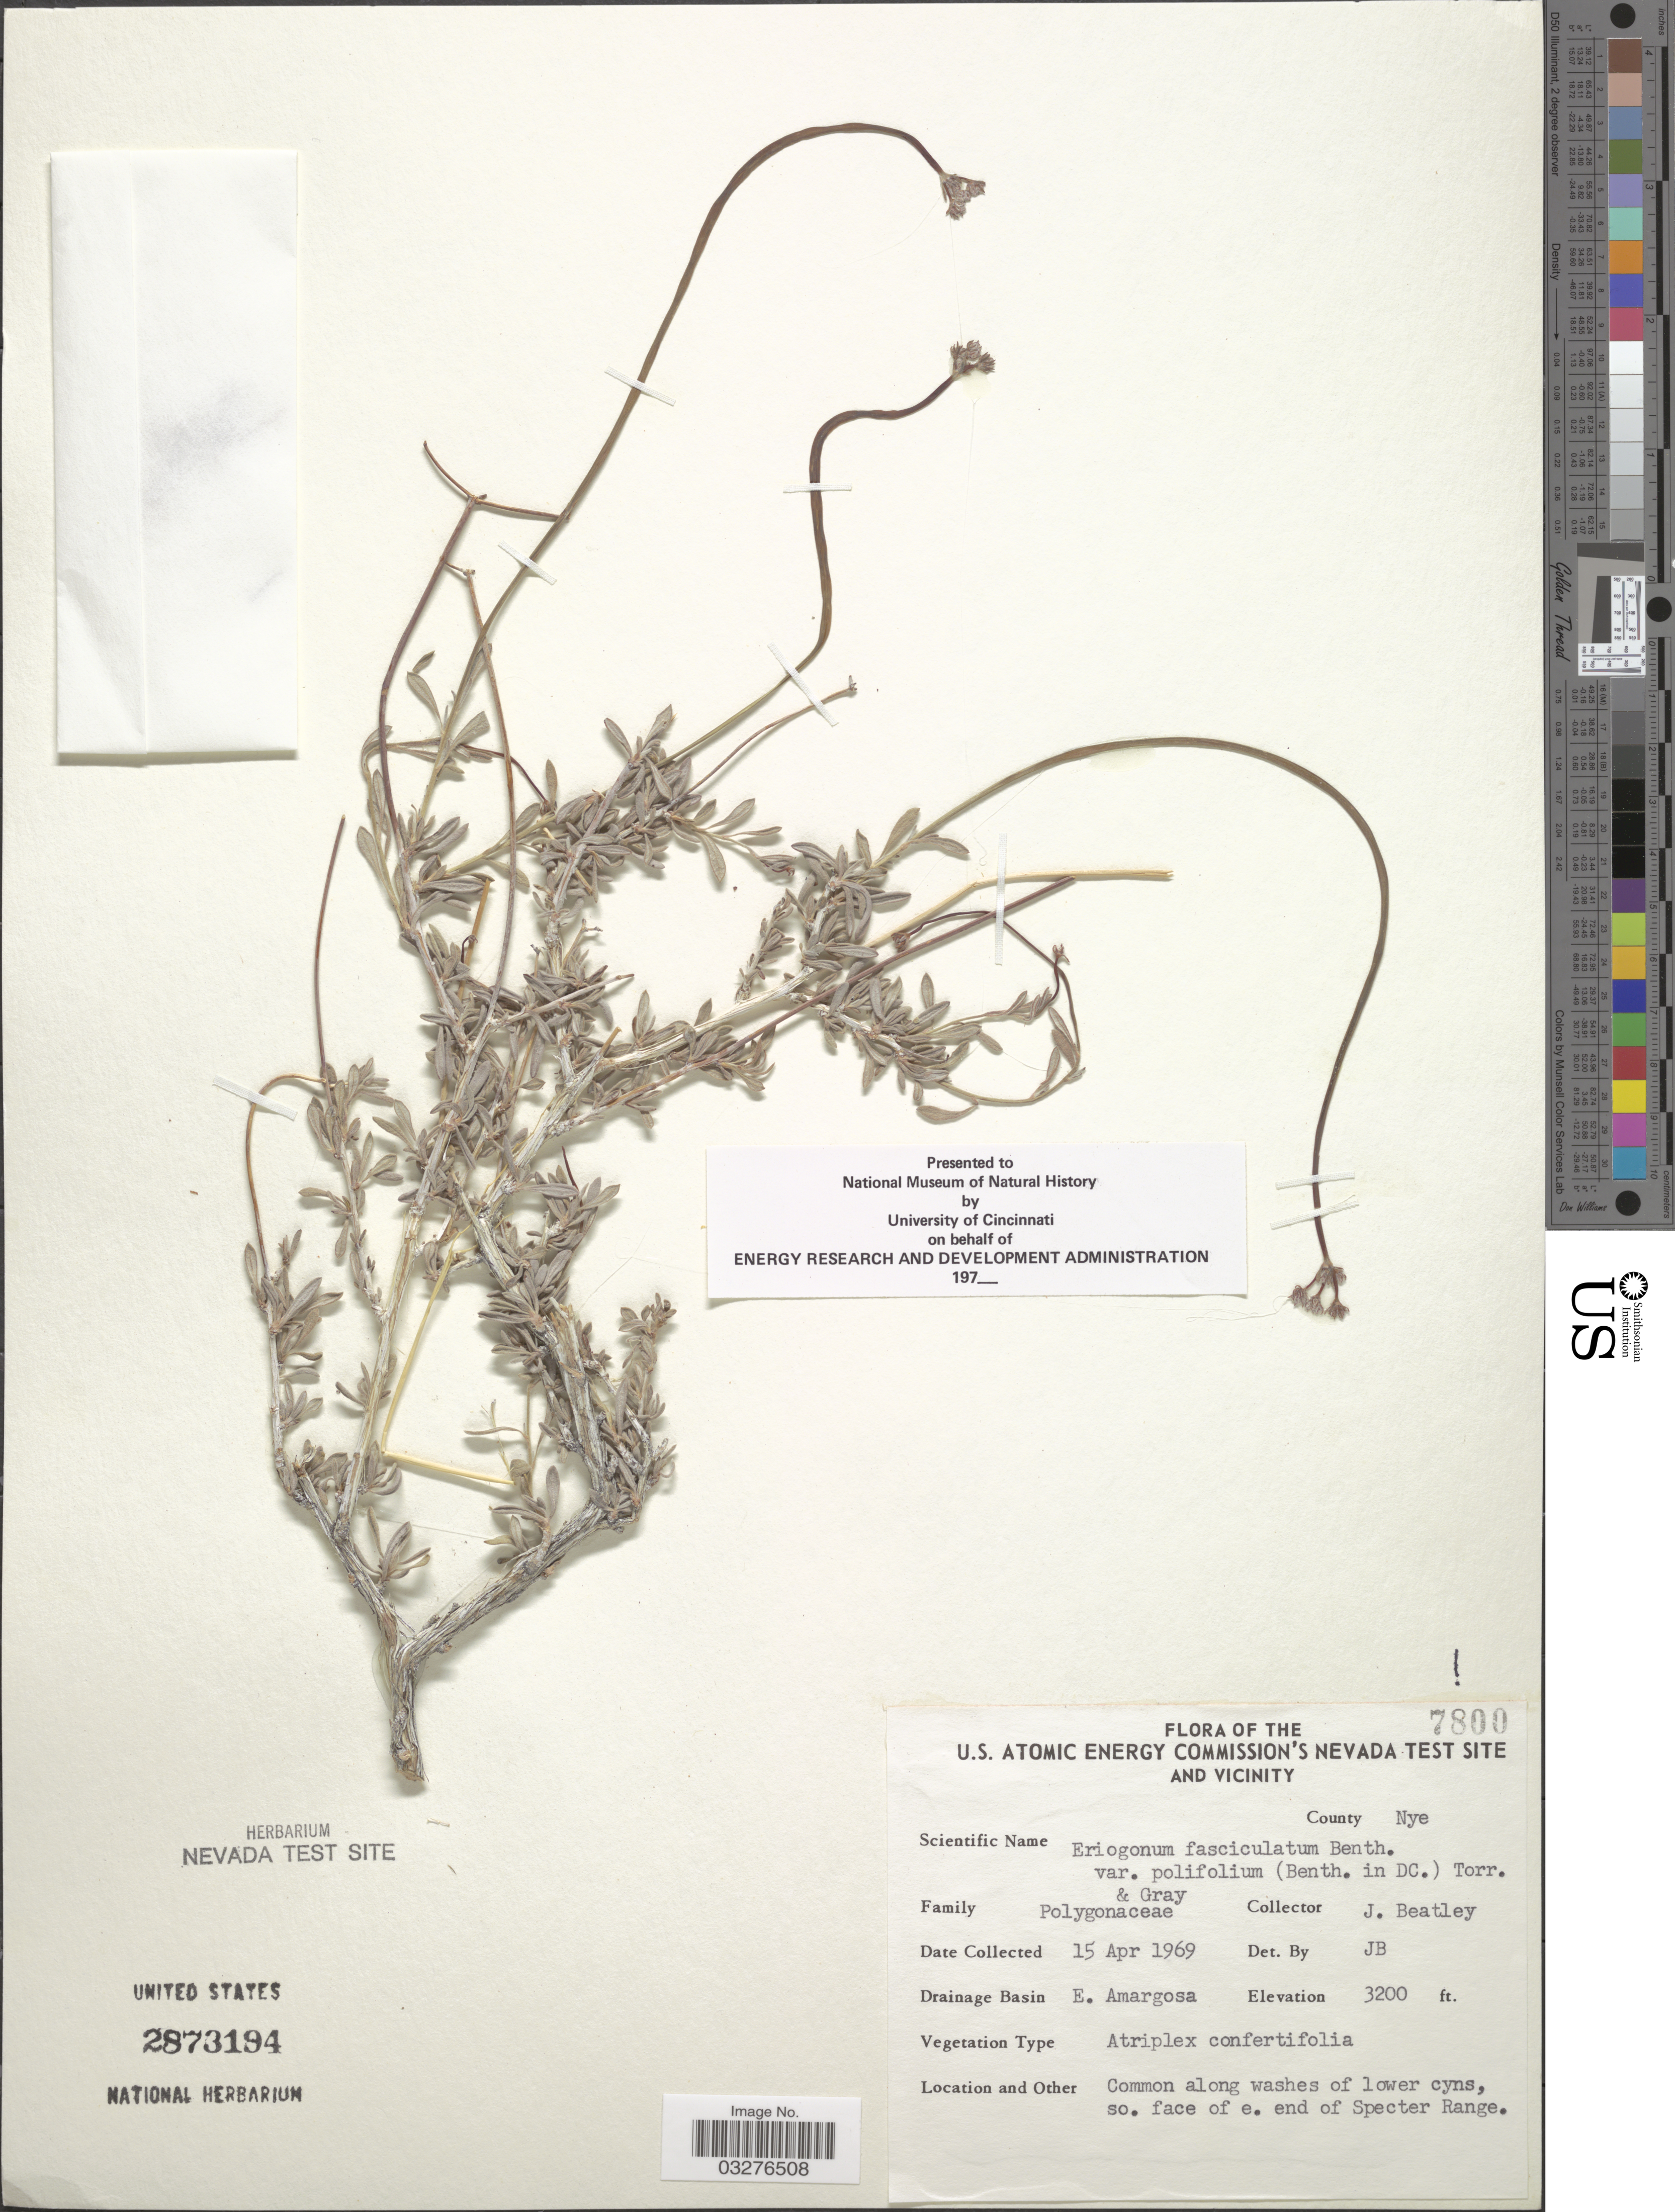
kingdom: Plantae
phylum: Tracheophyta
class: Magnoliopsida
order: Caryophyllales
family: Polygonaceae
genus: Eriogonum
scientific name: Eriogonum fasciculatum var. polifolium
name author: (Benth.) Torr. & A. Gray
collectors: J. C. Beatley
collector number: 7800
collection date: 1969-04-15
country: United States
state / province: Nevada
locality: U.S. Atomic Energy Commission's Nevada Test Site and Vicinity, County Nye, Drainage Basin E. Amargosa, Common along washes of lower cyns, so. face of e. end of Specter Range.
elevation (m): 975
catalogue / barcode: US 2873194